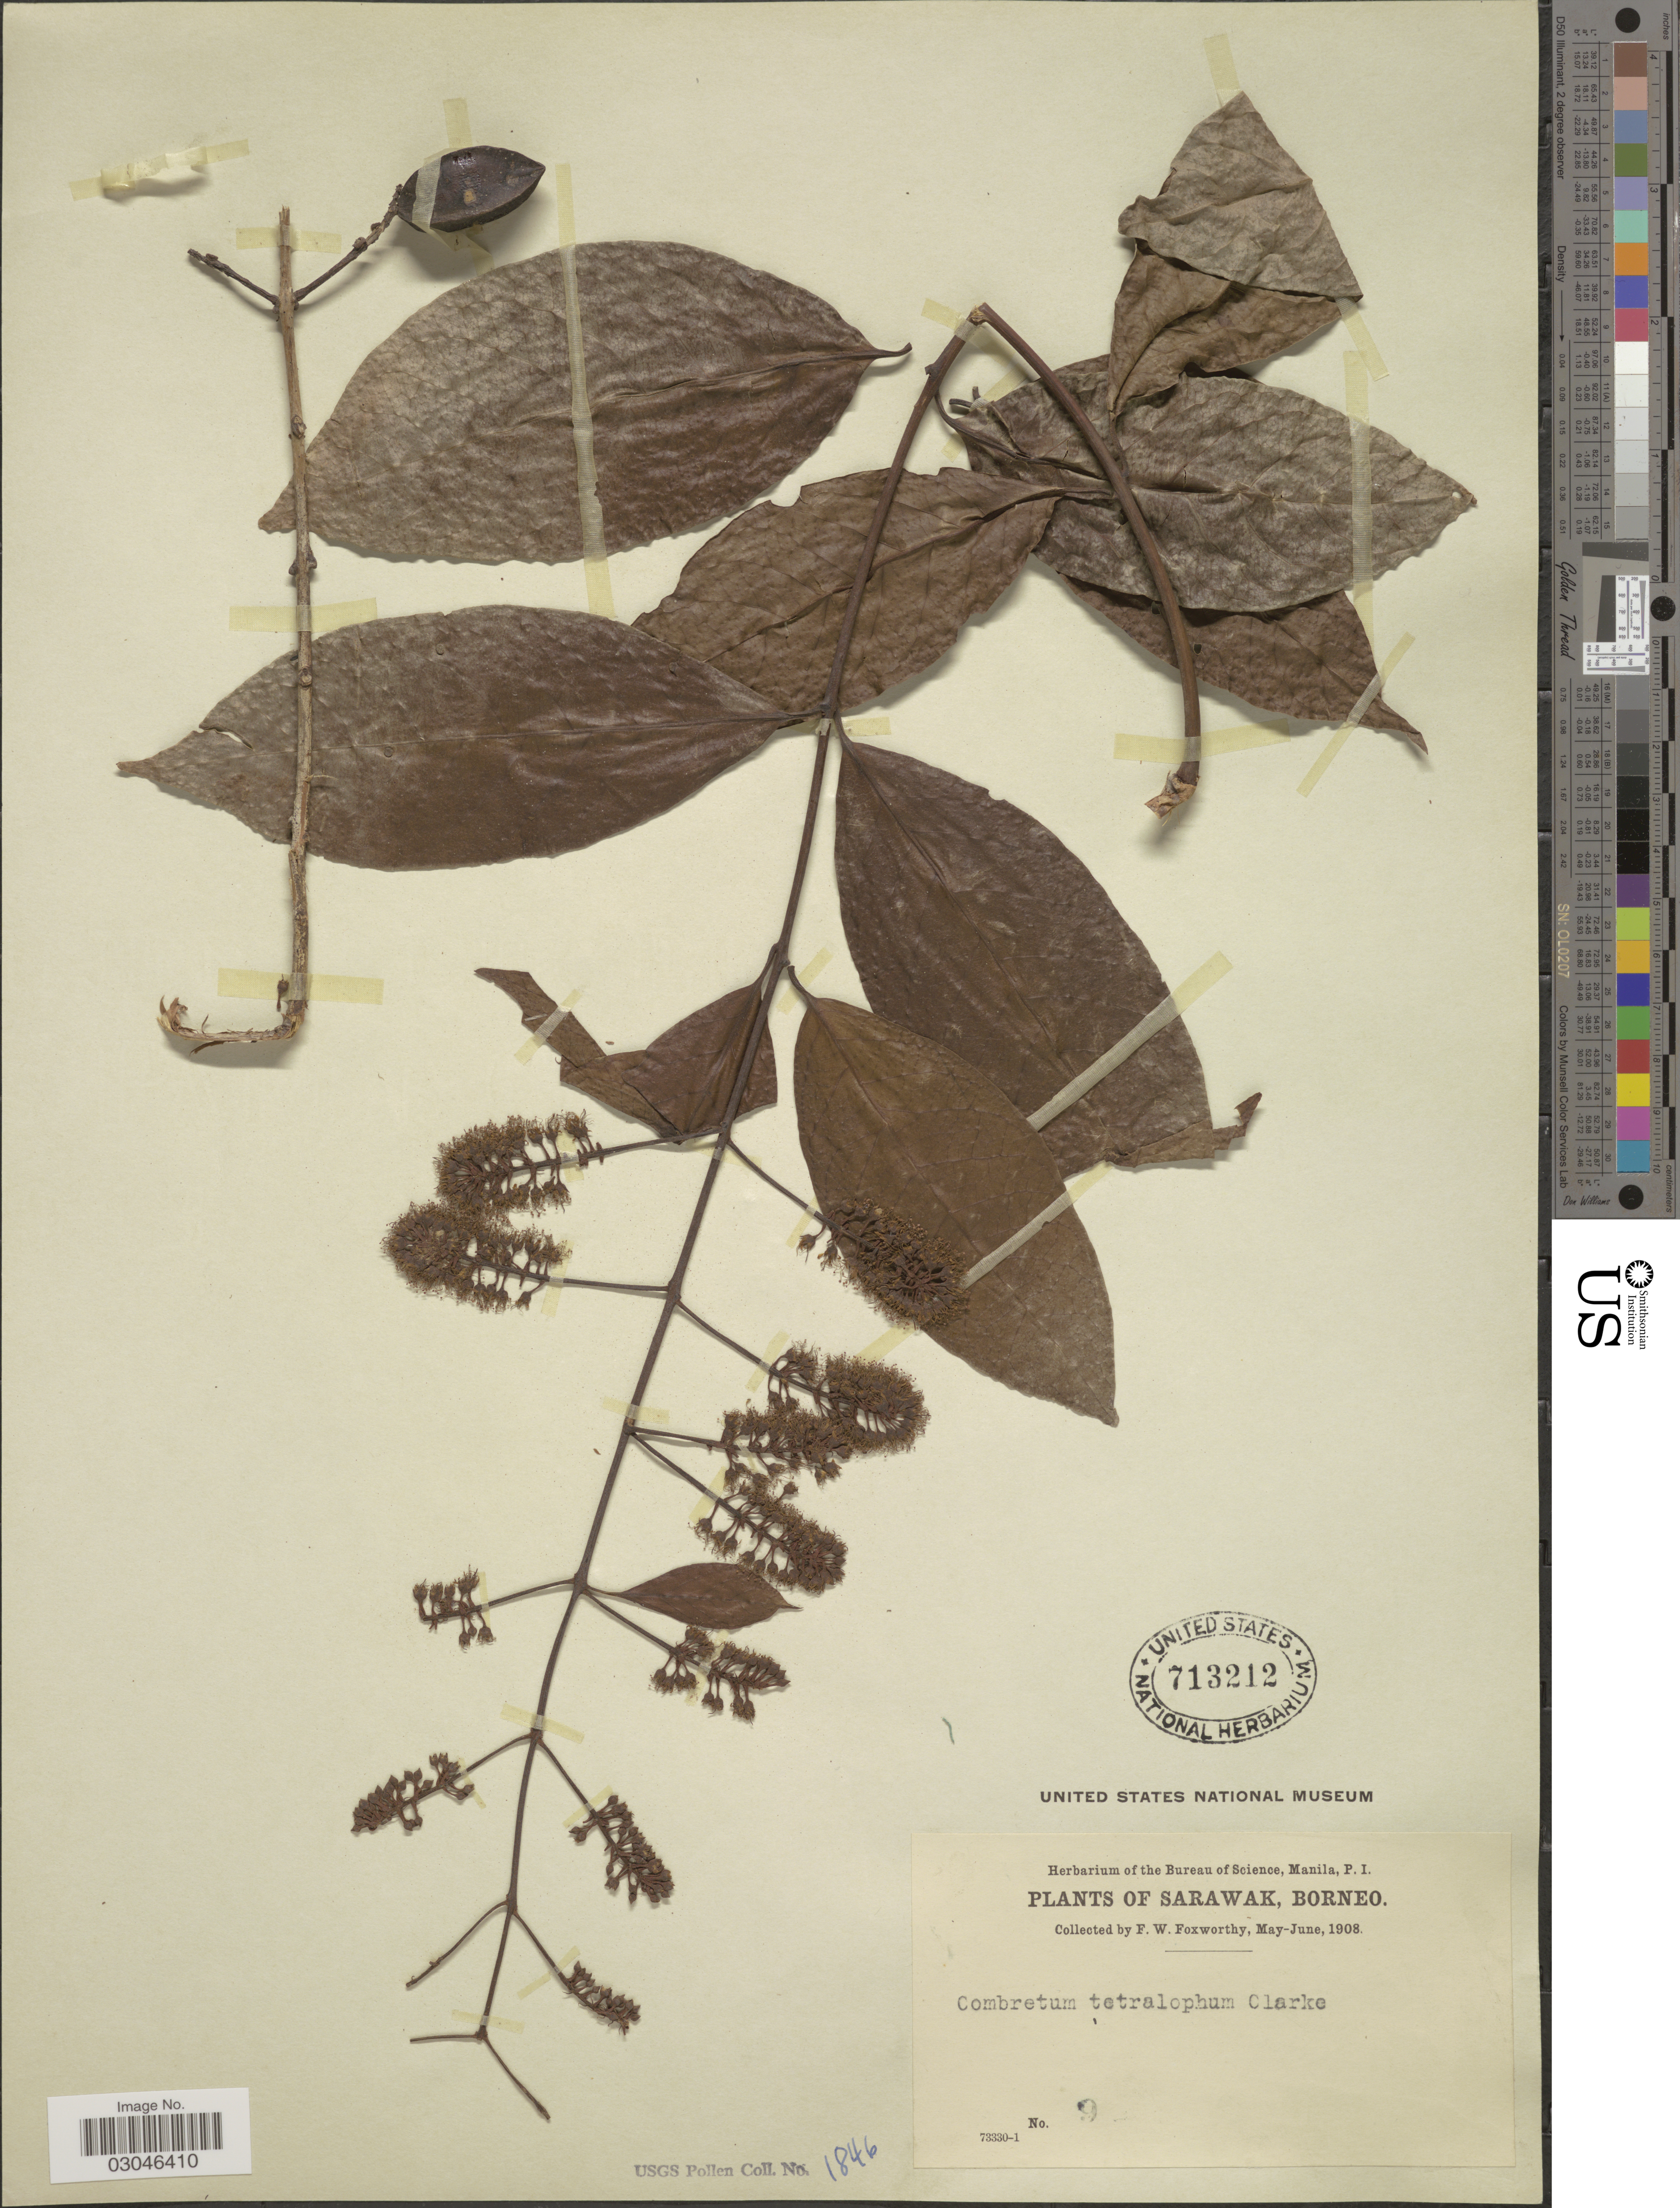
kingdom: Plantae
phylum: Tracheophyta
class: Magnoliopsida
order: Myrtales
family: Combretaceae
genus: Combretum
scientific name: Combretum tetralophum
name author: C.B. Clarke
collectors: F. W. Foxworthy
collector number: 9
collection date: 1908-05/1908-06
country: Malaysia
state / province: Sarawak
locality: Borneo.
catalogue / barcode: US 713212